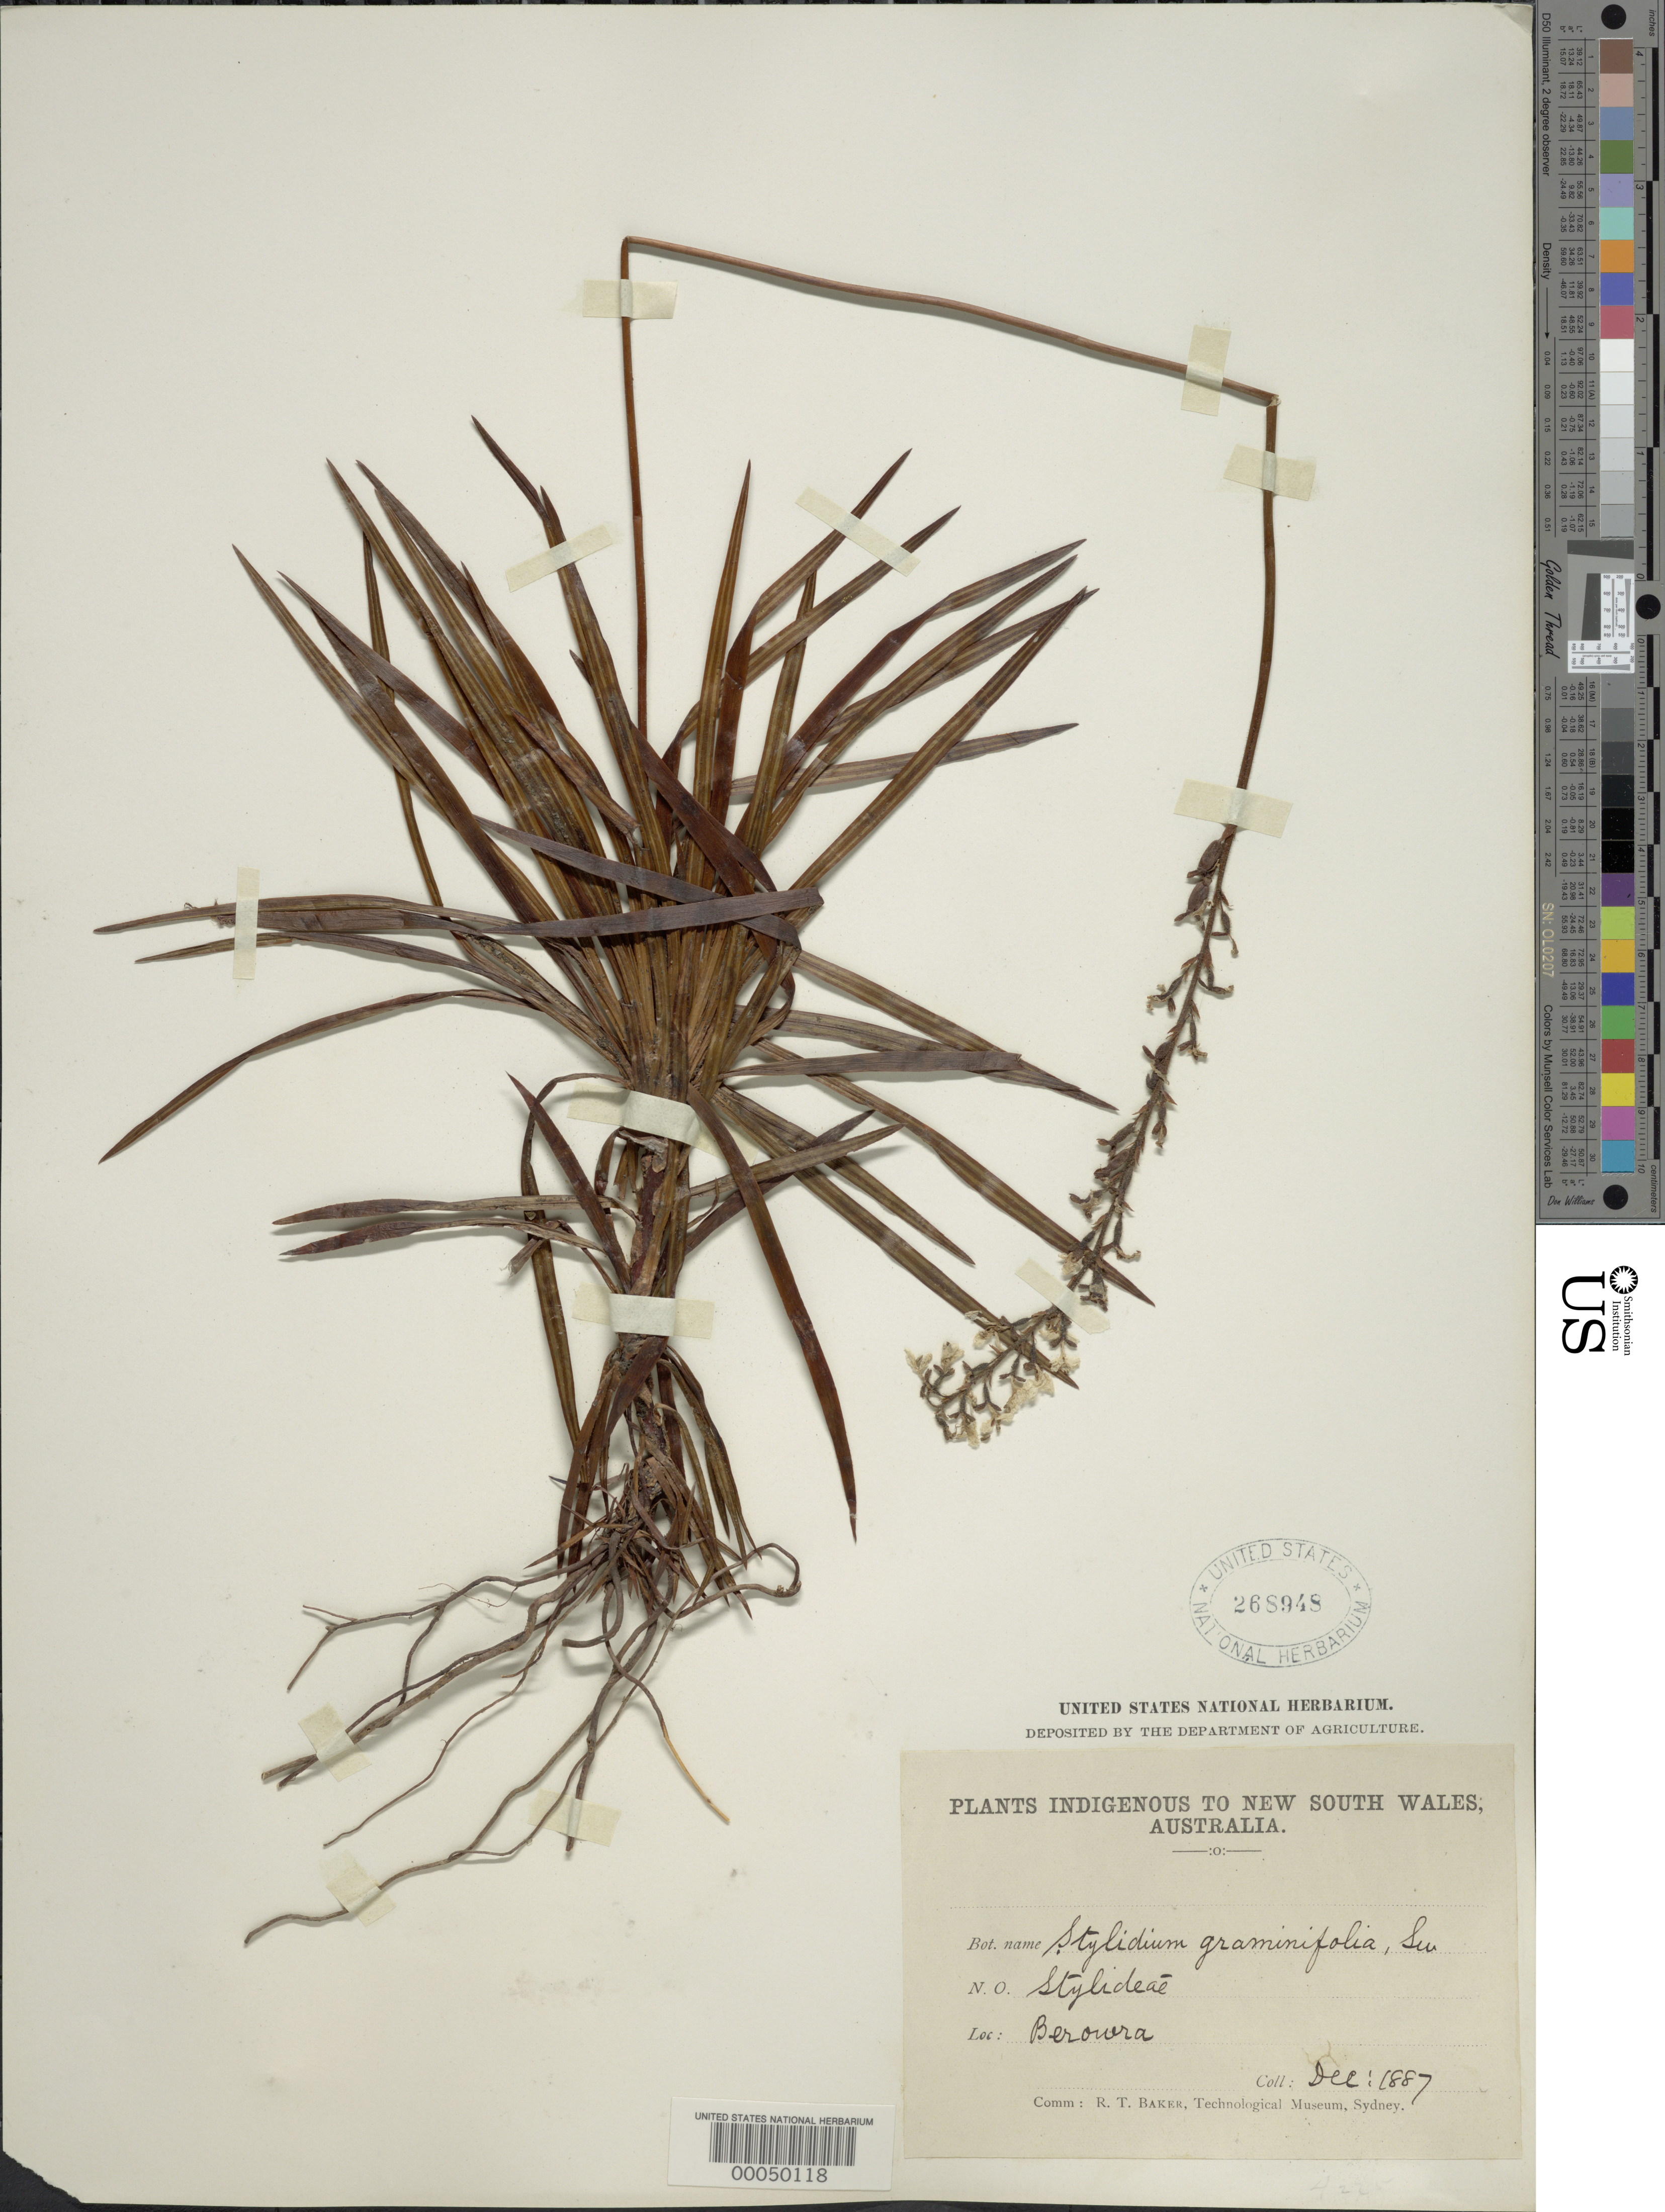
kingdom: Plantae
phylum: Tracheophyta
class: Magnoliopsida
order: Asterales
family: Stylidiaceae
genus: Stylidium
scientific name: Stylidium graminifolium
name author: Sw. ex Willd.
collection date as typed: Dec 1887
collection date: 1887-12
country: Australia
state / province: New South Wales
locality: Berouera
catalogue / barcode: US 268948